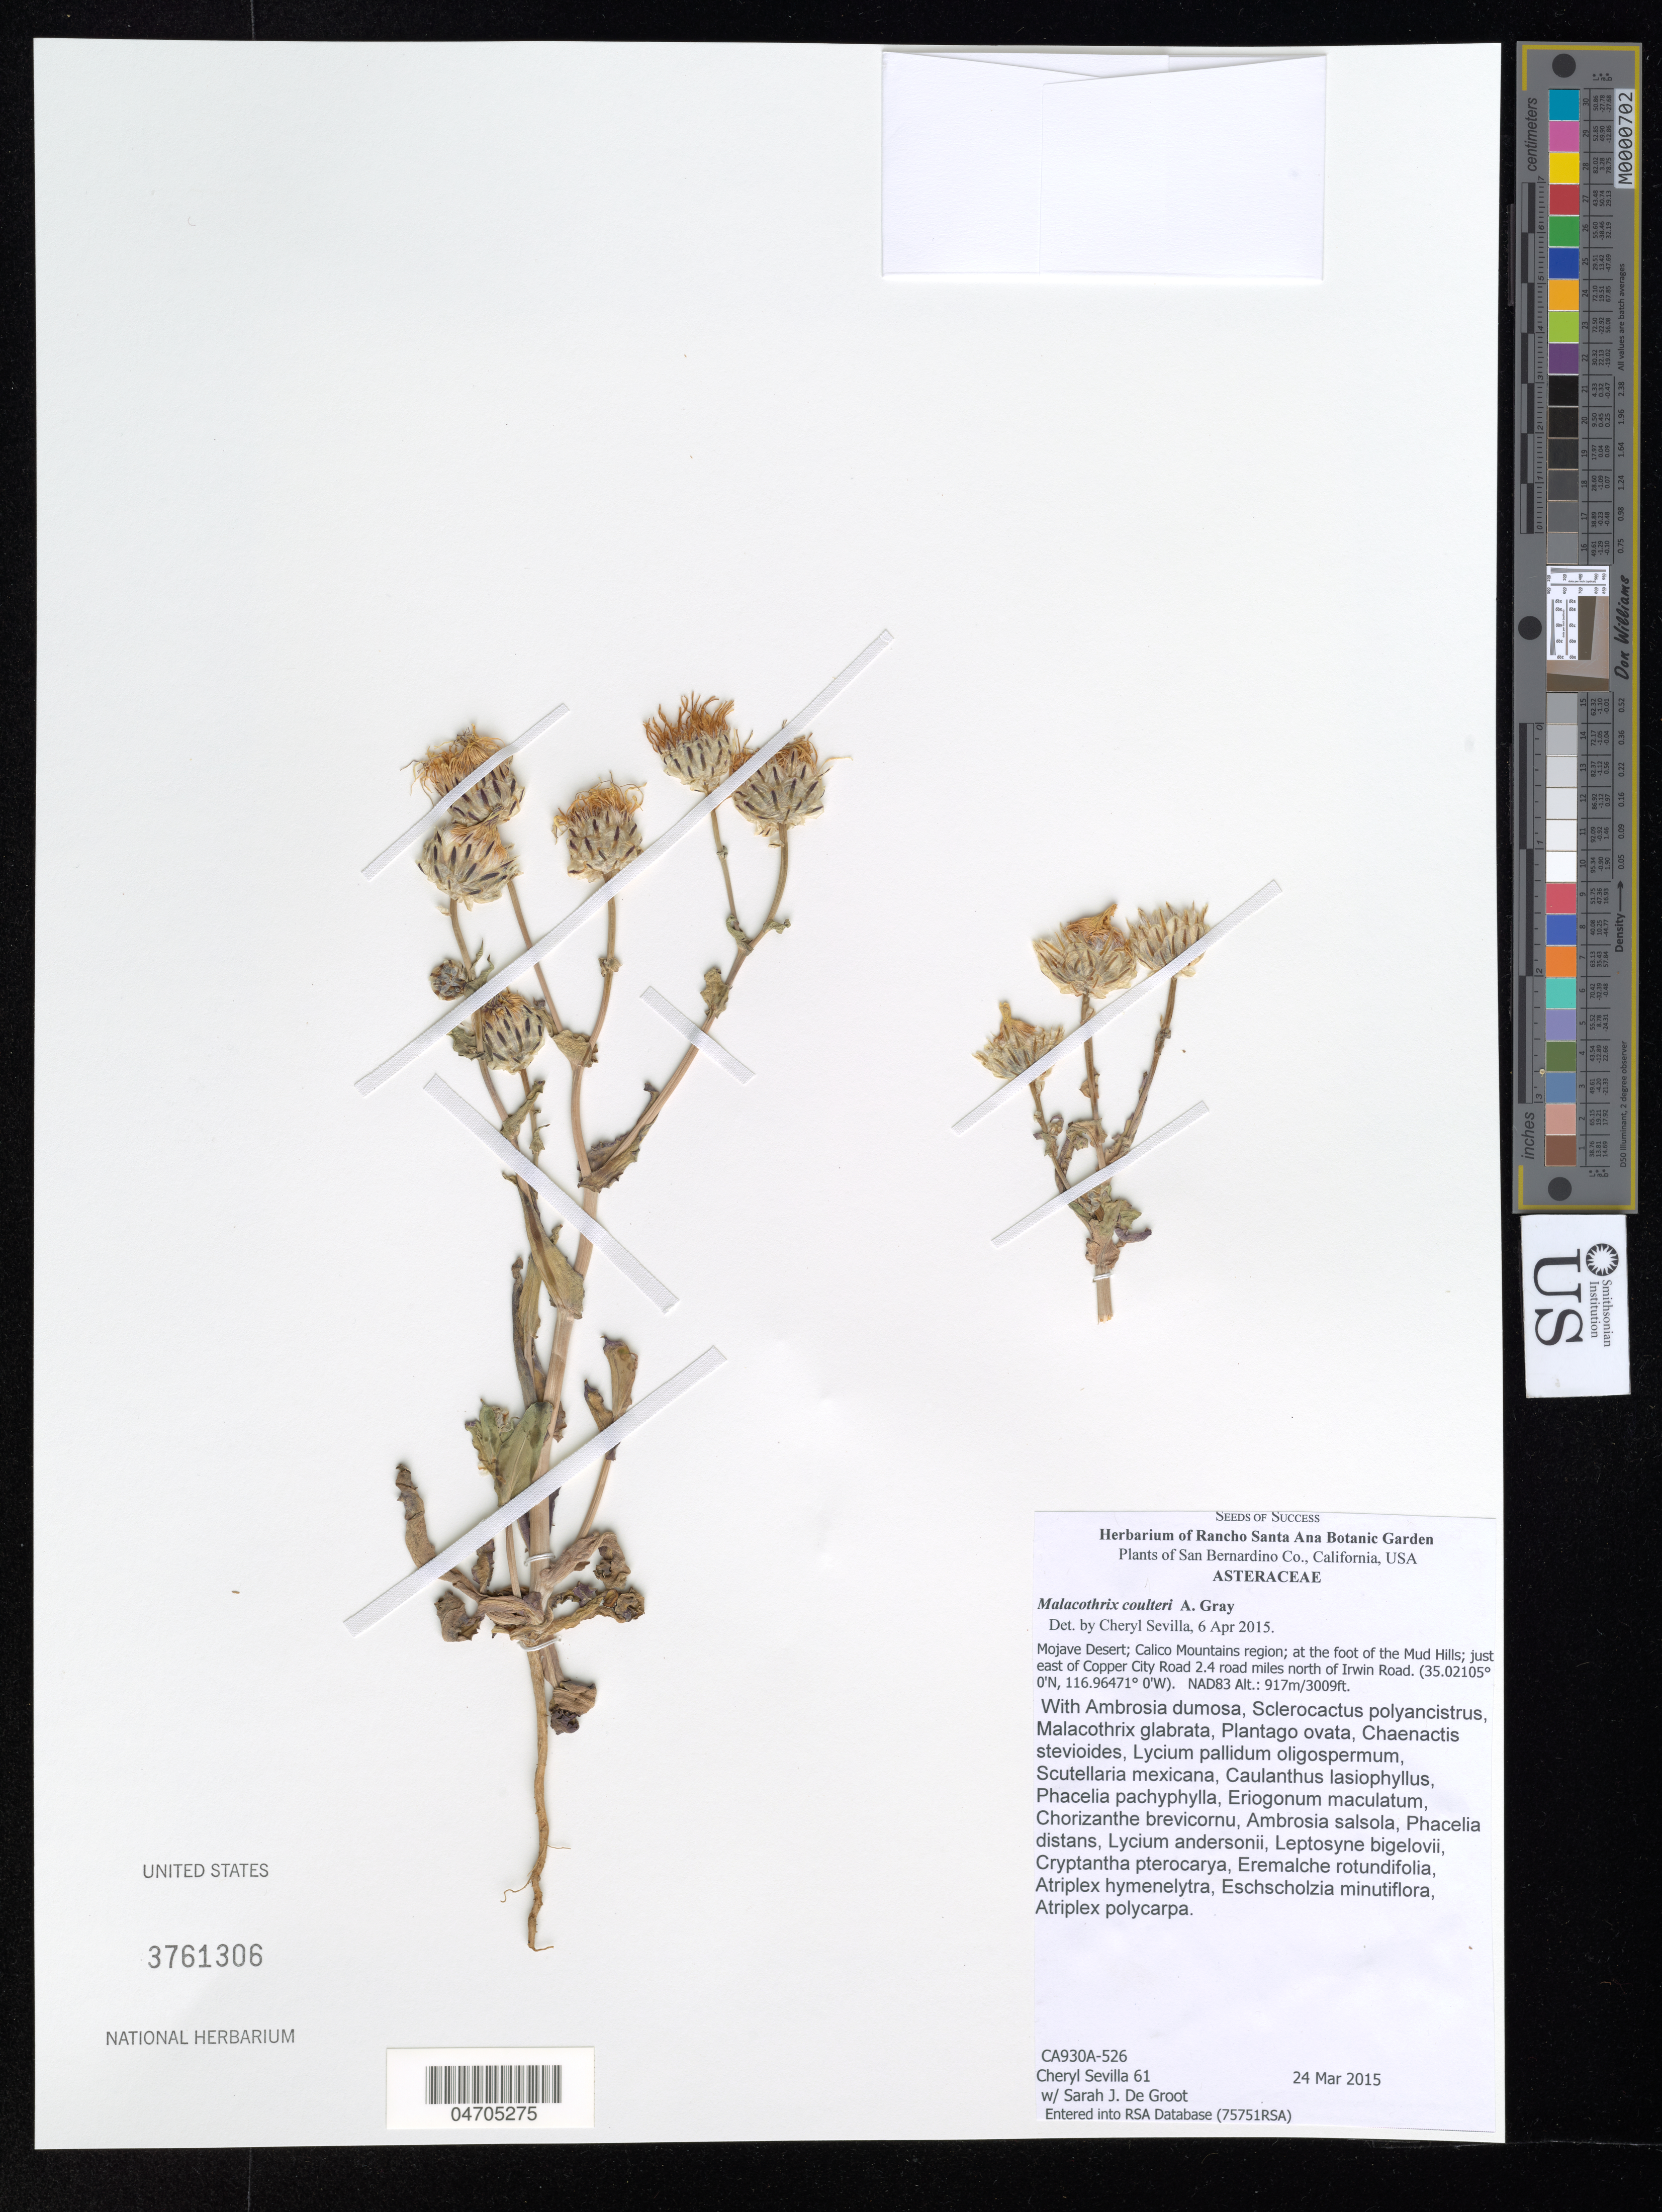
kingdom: Plantae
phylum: Tracheophyta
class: Magnoliopsida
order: Asterales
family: Asteraceae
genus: Malacothrix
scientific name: Malacothrix coulteri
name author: Harv. & A. Gray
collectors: C. Sevilla & S. De Groot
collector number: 61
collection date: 2015-03-24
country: United States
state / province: California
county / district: San Bernardino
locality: San Bernardino Co. Mojave Desert; Calico Mountains region; at the foot of the Mud Hills; just east of Copper City Road 2.4 road miles north of Irwin Road.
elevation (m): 917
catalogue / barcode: US 3761306